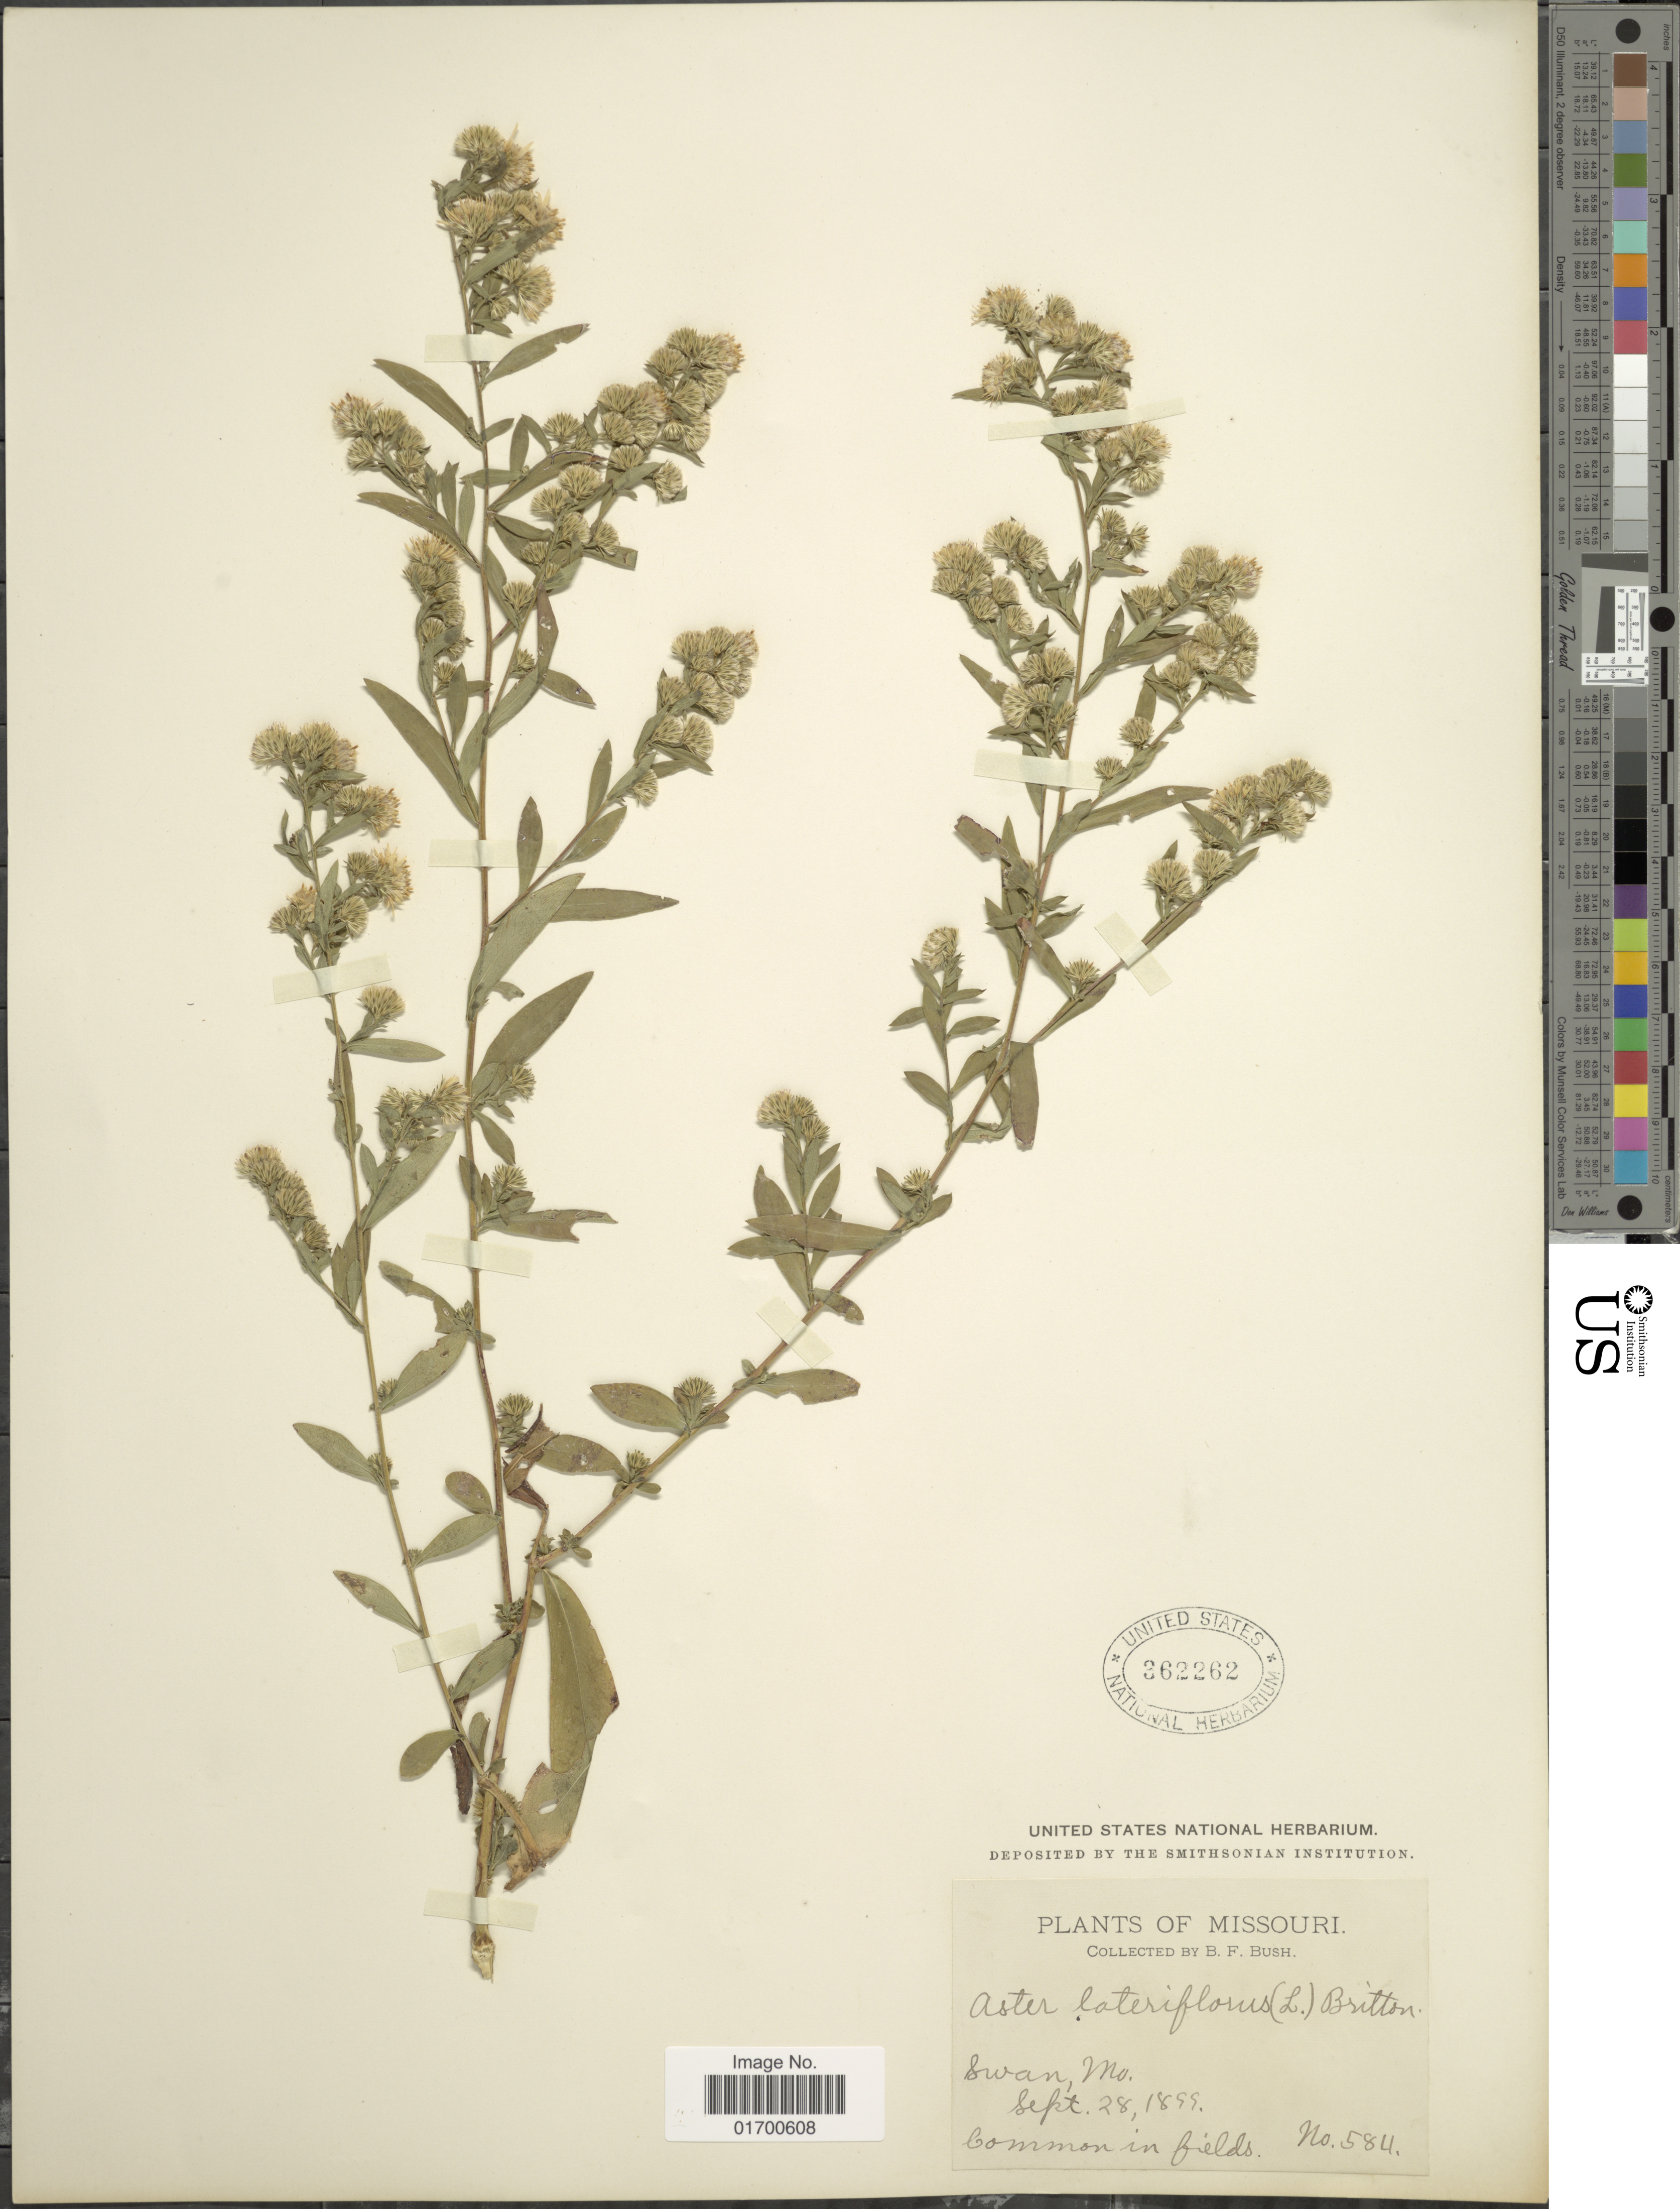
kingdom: Plantae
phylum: Tracheophyta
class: Magnoliopsida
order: Asterales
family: Asteraceae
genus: Symphyotrichum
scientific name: Symphyotrichum lateriflorum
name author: (L.) Á. Löve & D. Löve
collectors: B. F. Bush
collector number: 584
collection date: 1899-09-28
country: United States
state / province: Missouri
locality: Swan, Mo.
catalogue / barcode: US 362262